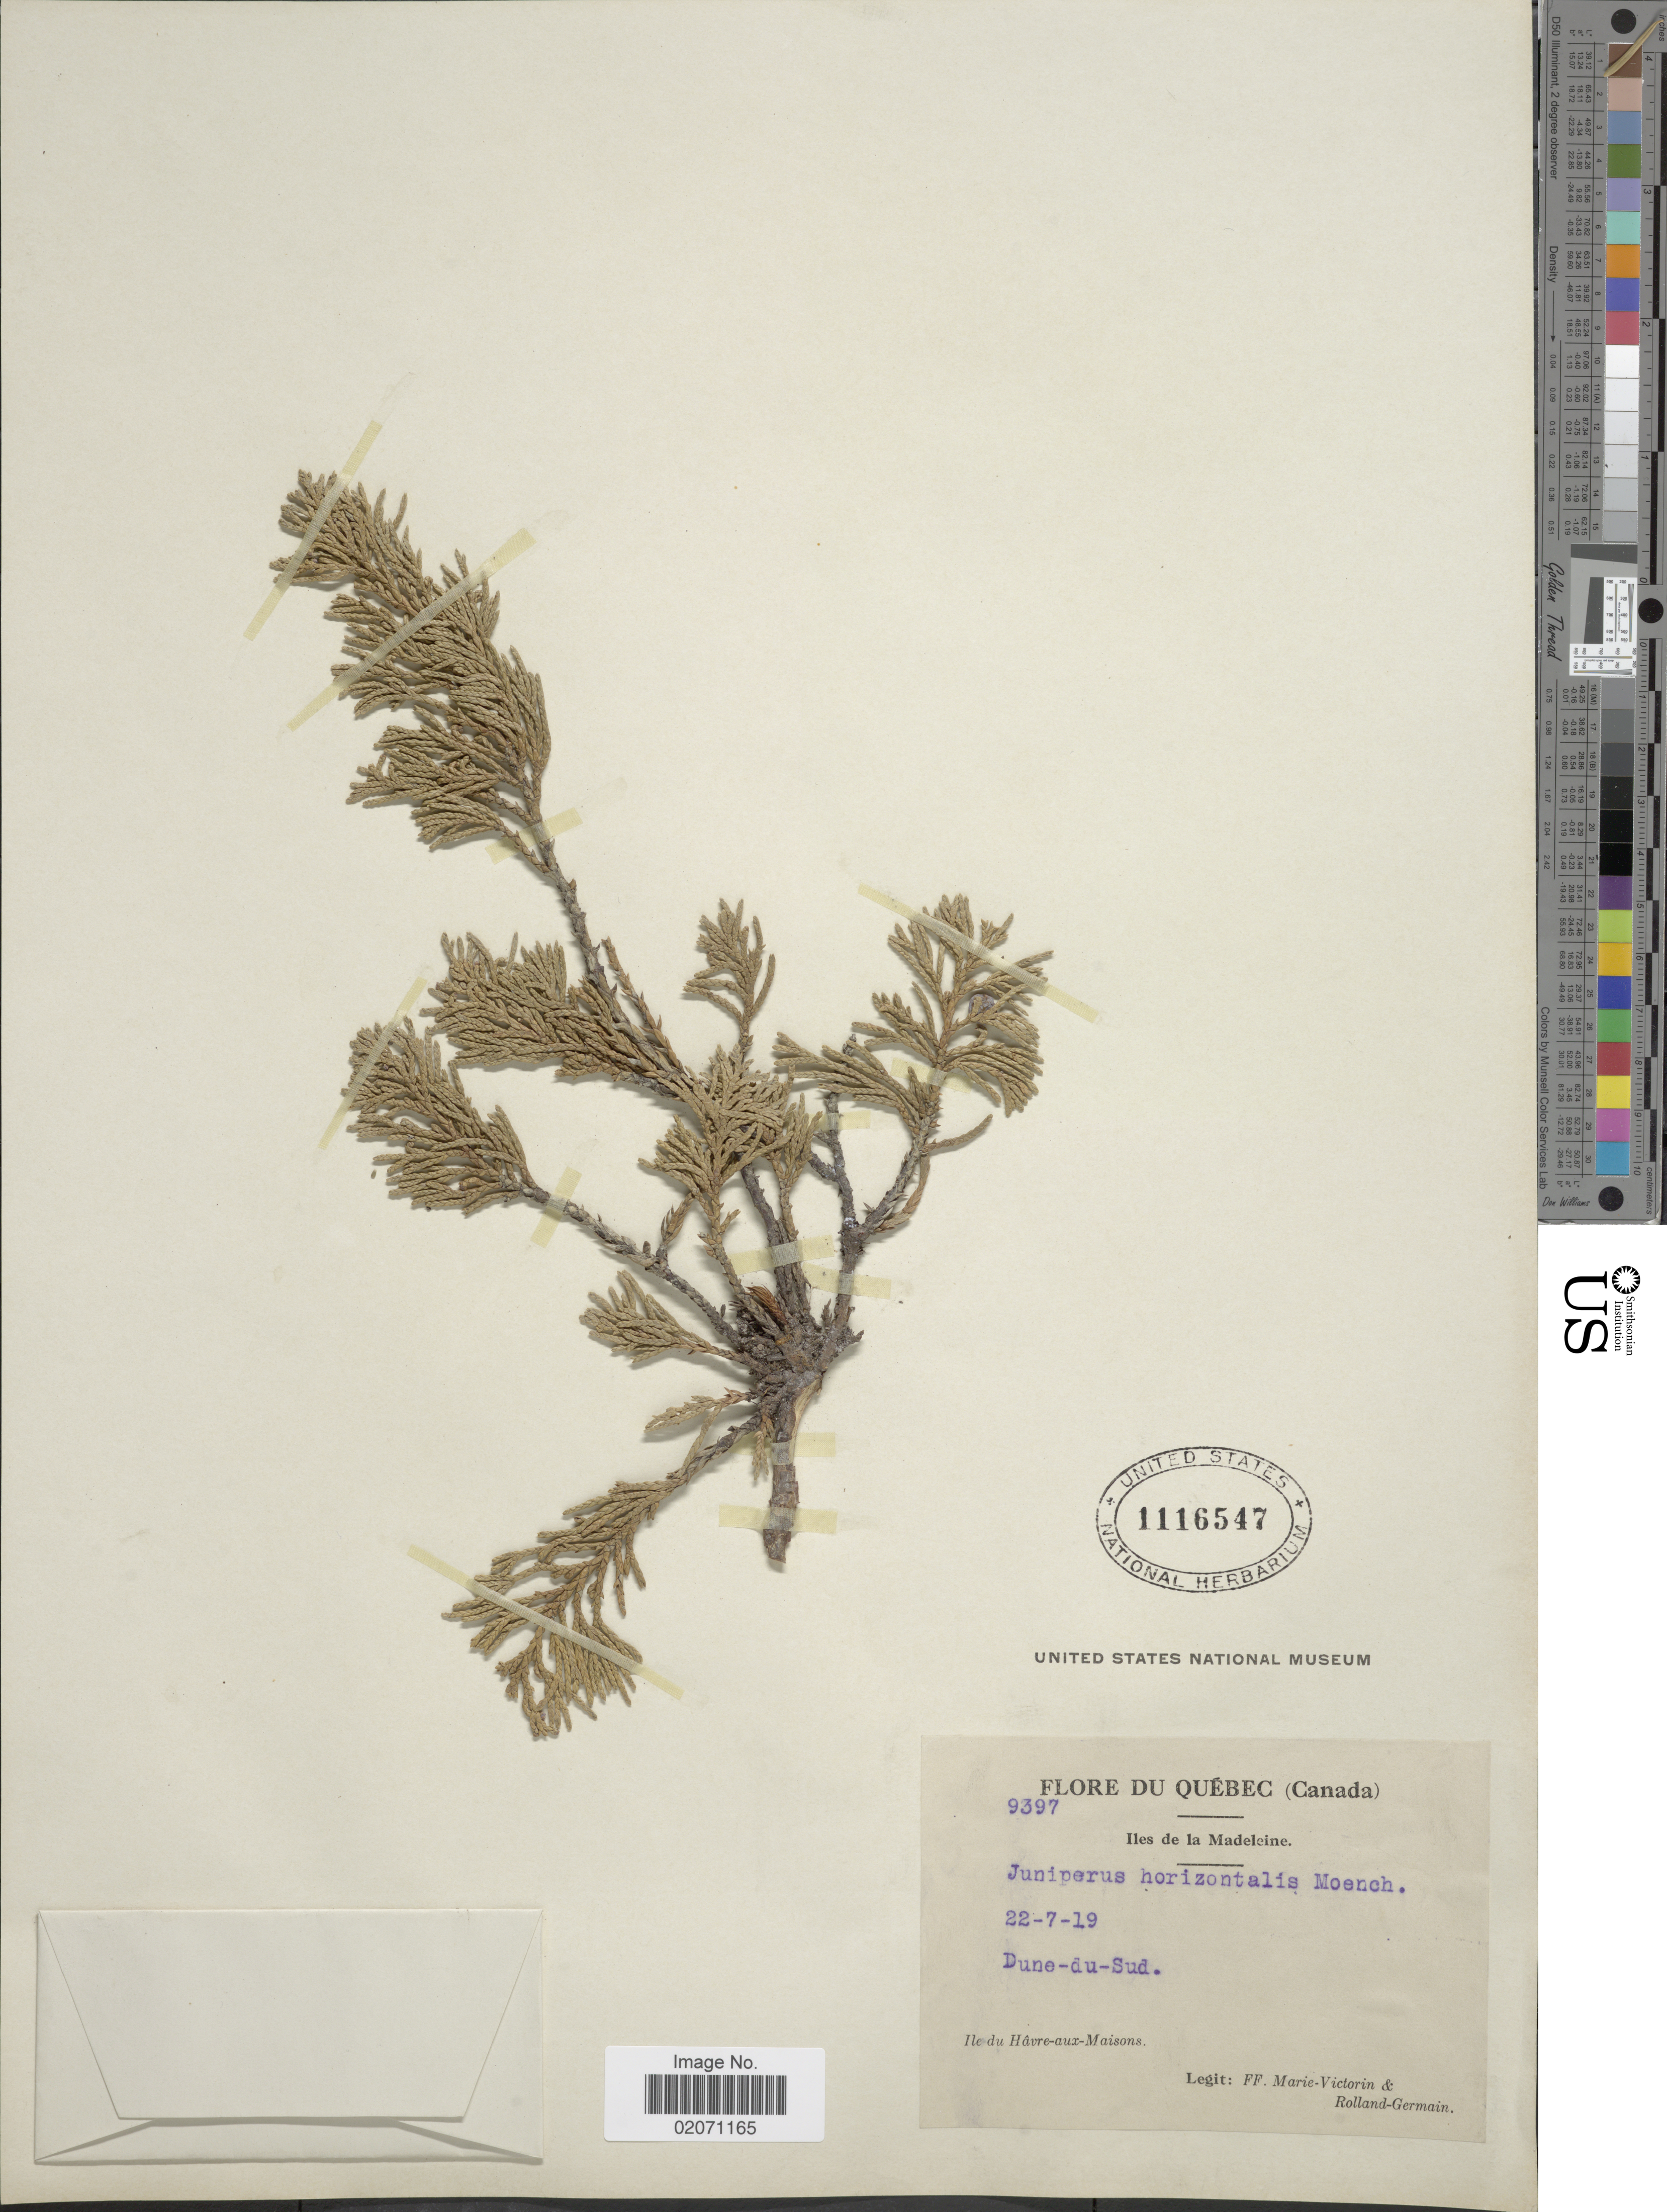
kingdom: Plantae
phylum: Tracheophyta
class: Pinopsida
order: Pinales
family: Cupressaceae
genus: Juniperus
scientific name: Juniperus horizontalis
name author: Moench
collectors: F. Marie-Victorin & Rolland-Germain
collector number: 9397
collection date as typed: Transcribed d/m/y: 22/7/19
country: Canada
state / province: Quebec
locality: Iles de la Madeleine, Hedu Javre-aux-Maisons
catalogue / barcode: US 1116547